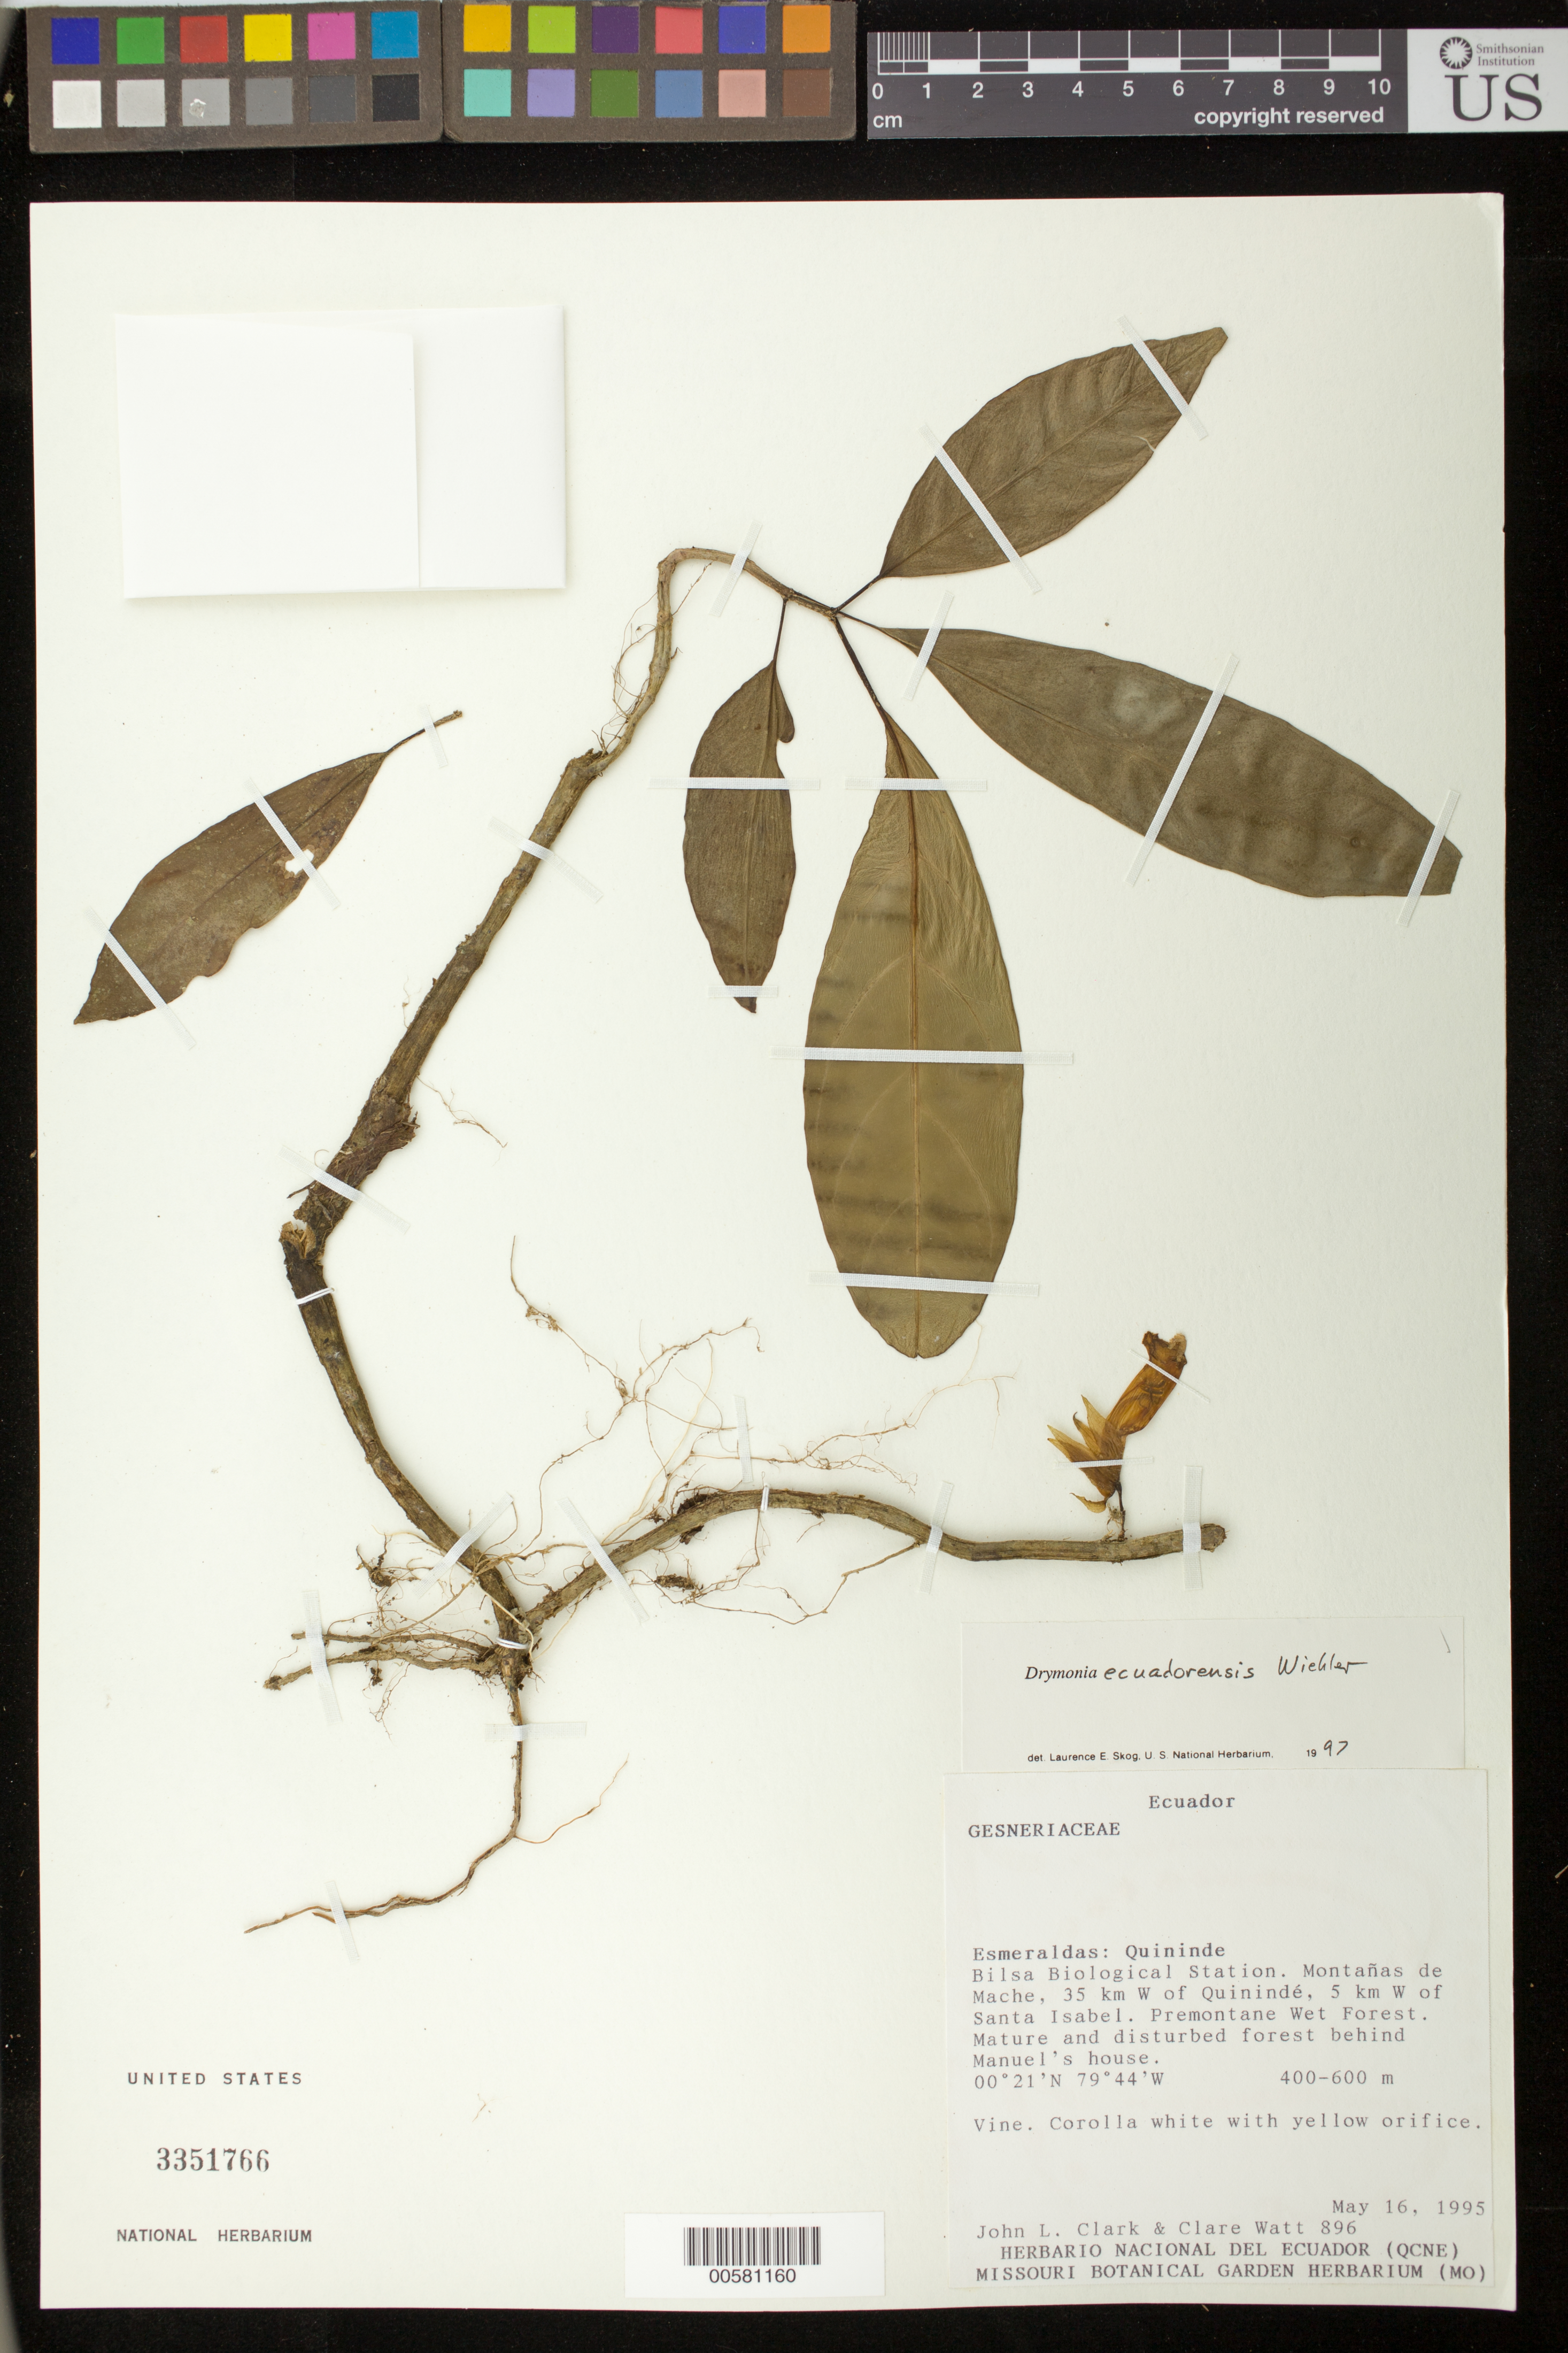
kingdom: Plantae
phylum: Tracheophyta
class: Magnoliopsida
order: Lamiales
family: Gesneriaceae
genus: Drymonia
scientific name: Drymonia ecuadorensis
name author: Wiehler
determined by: Skog, Laurence E.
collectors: J. L. Clark & C. Watt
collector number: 896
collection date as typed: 16 May 1995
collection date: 1995-05-16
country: Ecuador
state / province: Esmeraldas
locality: Quininde, Bilsa Biological Station, Montañas de Mache, 35 km W of Quinindé, 5 km W of Santa Isabel; behind Manuel's house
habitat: Premontane wet forest; mature and disturbed forest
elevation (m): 400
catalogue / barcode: US 3351766